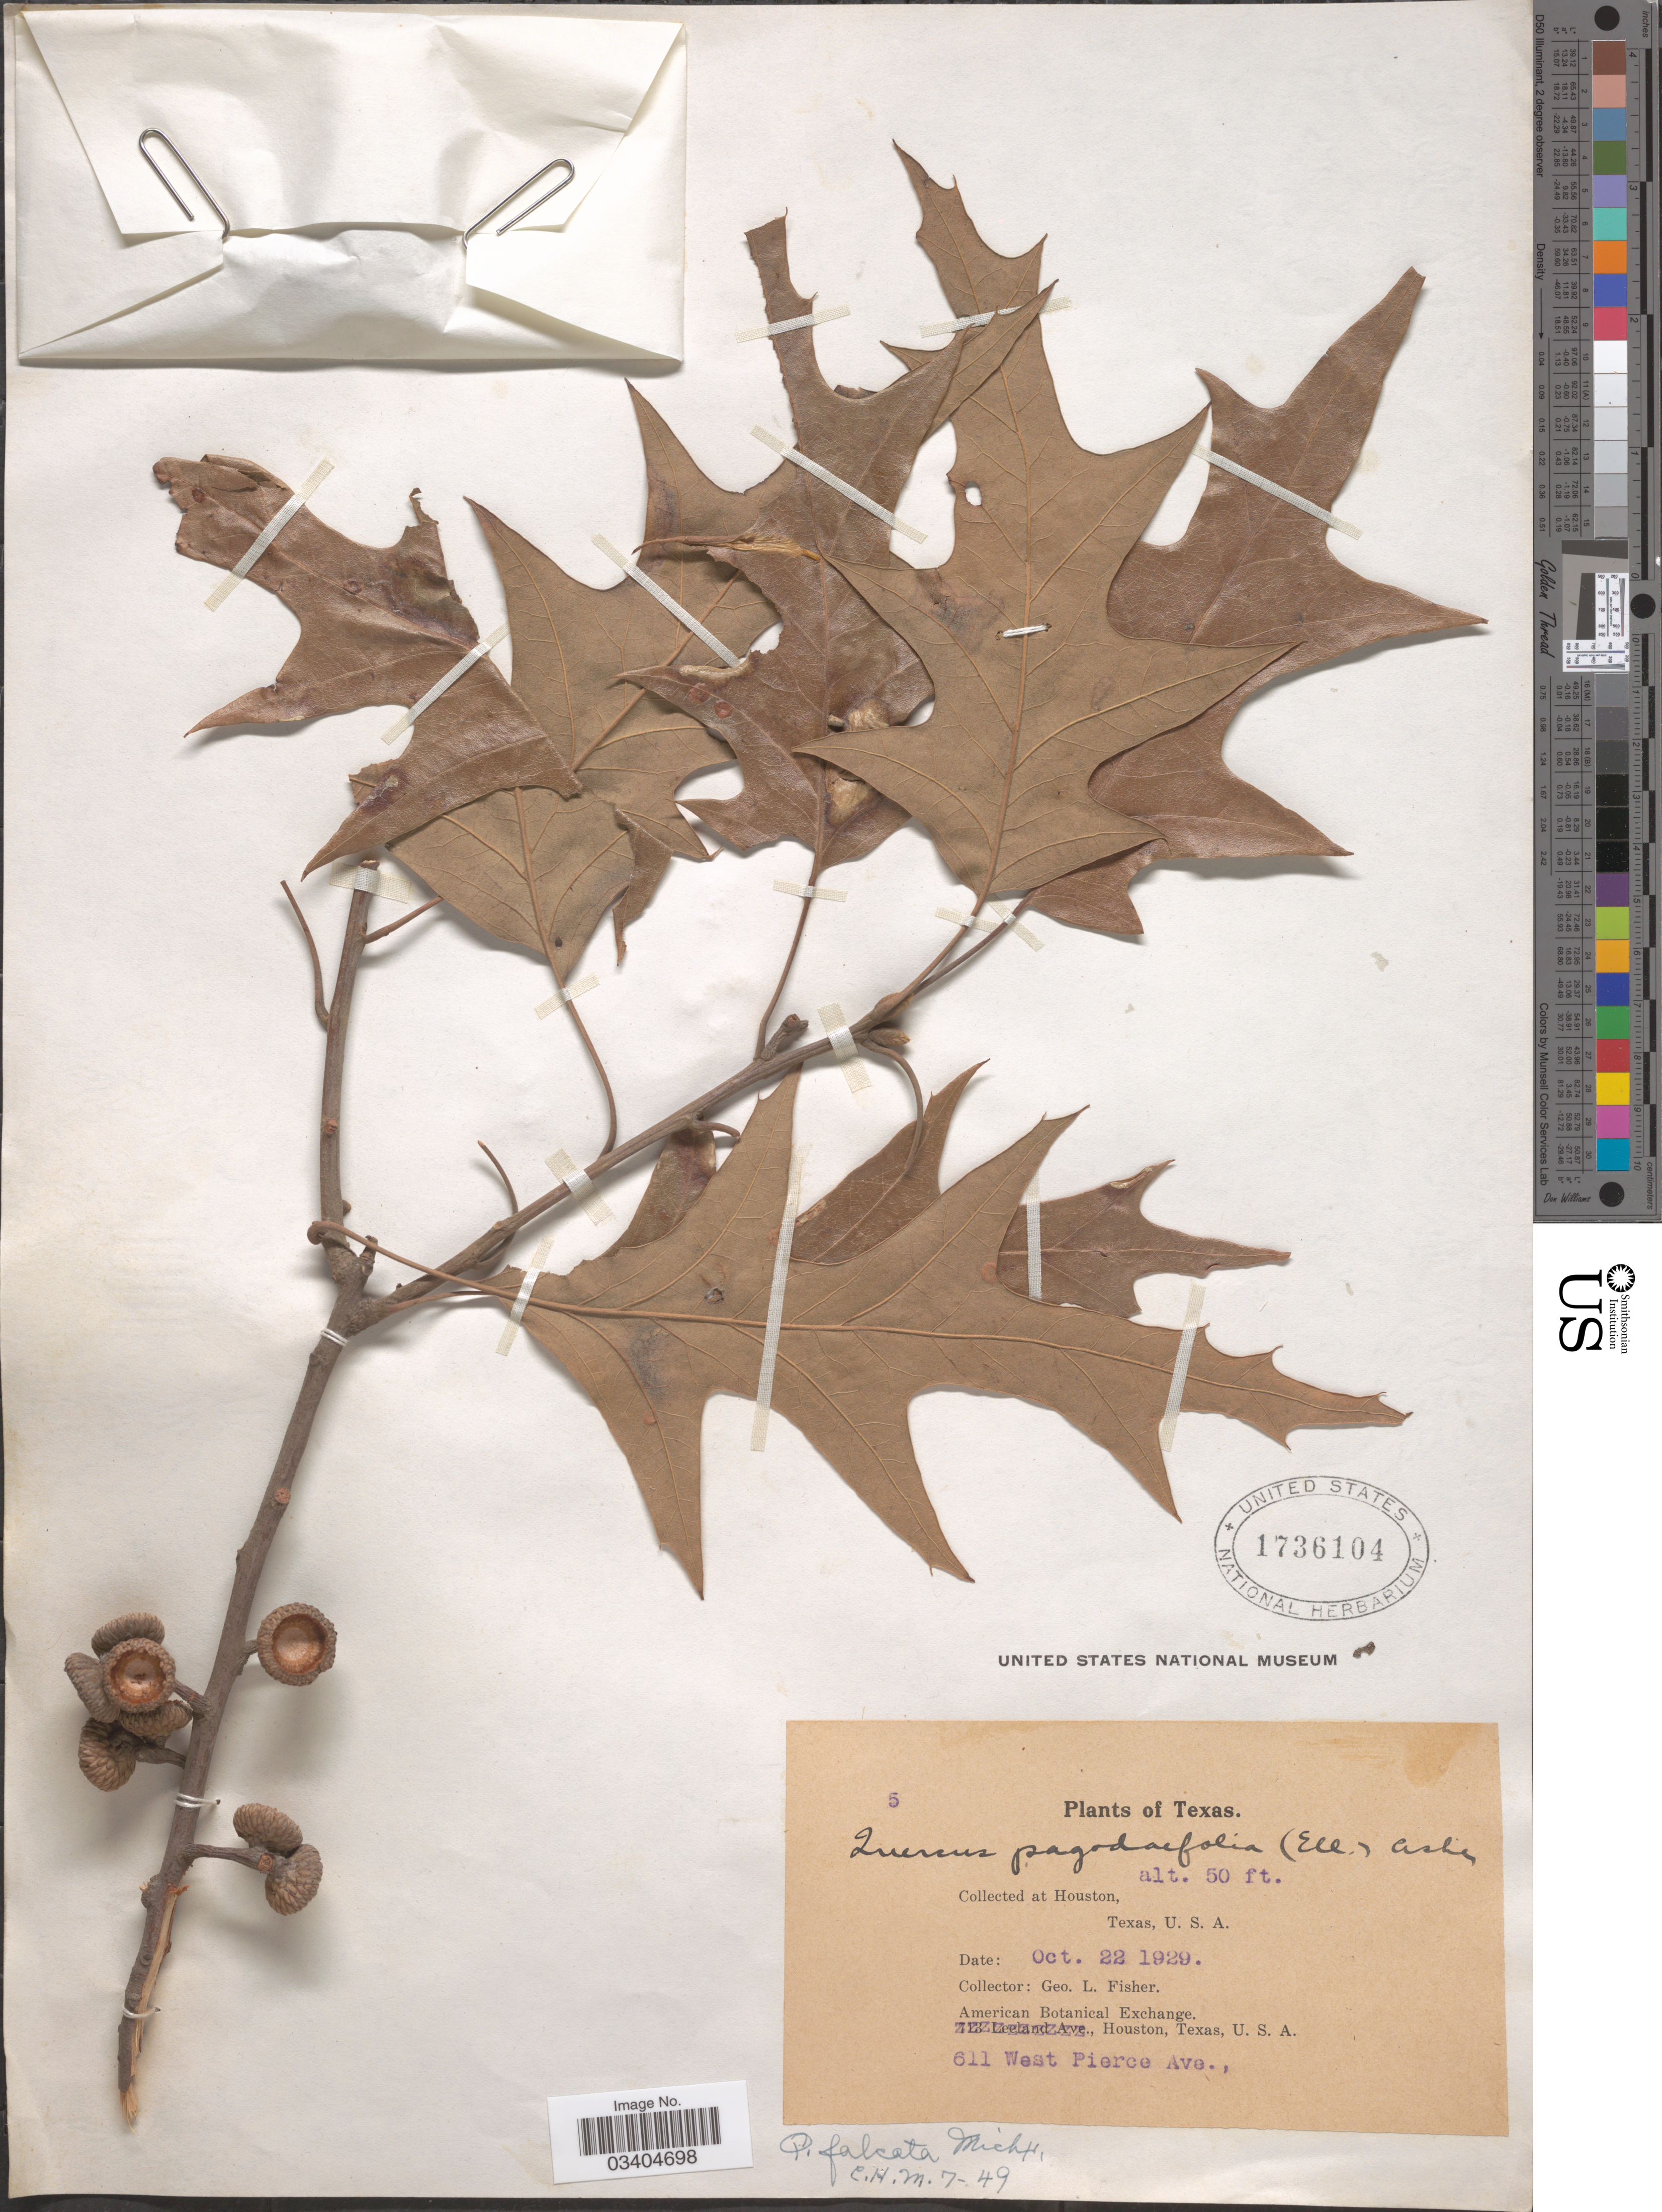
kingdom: Plantae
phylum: Tracheophyta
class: Magnoliopsida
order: Fagales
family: Fagaceae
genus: Quercus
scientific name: Quercus falcata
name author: Michx.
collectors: G. L. Fisher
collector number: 5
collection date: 1929-10-22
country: United States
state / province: Texas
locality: Houston.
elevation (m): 15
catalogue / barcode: US 1736104